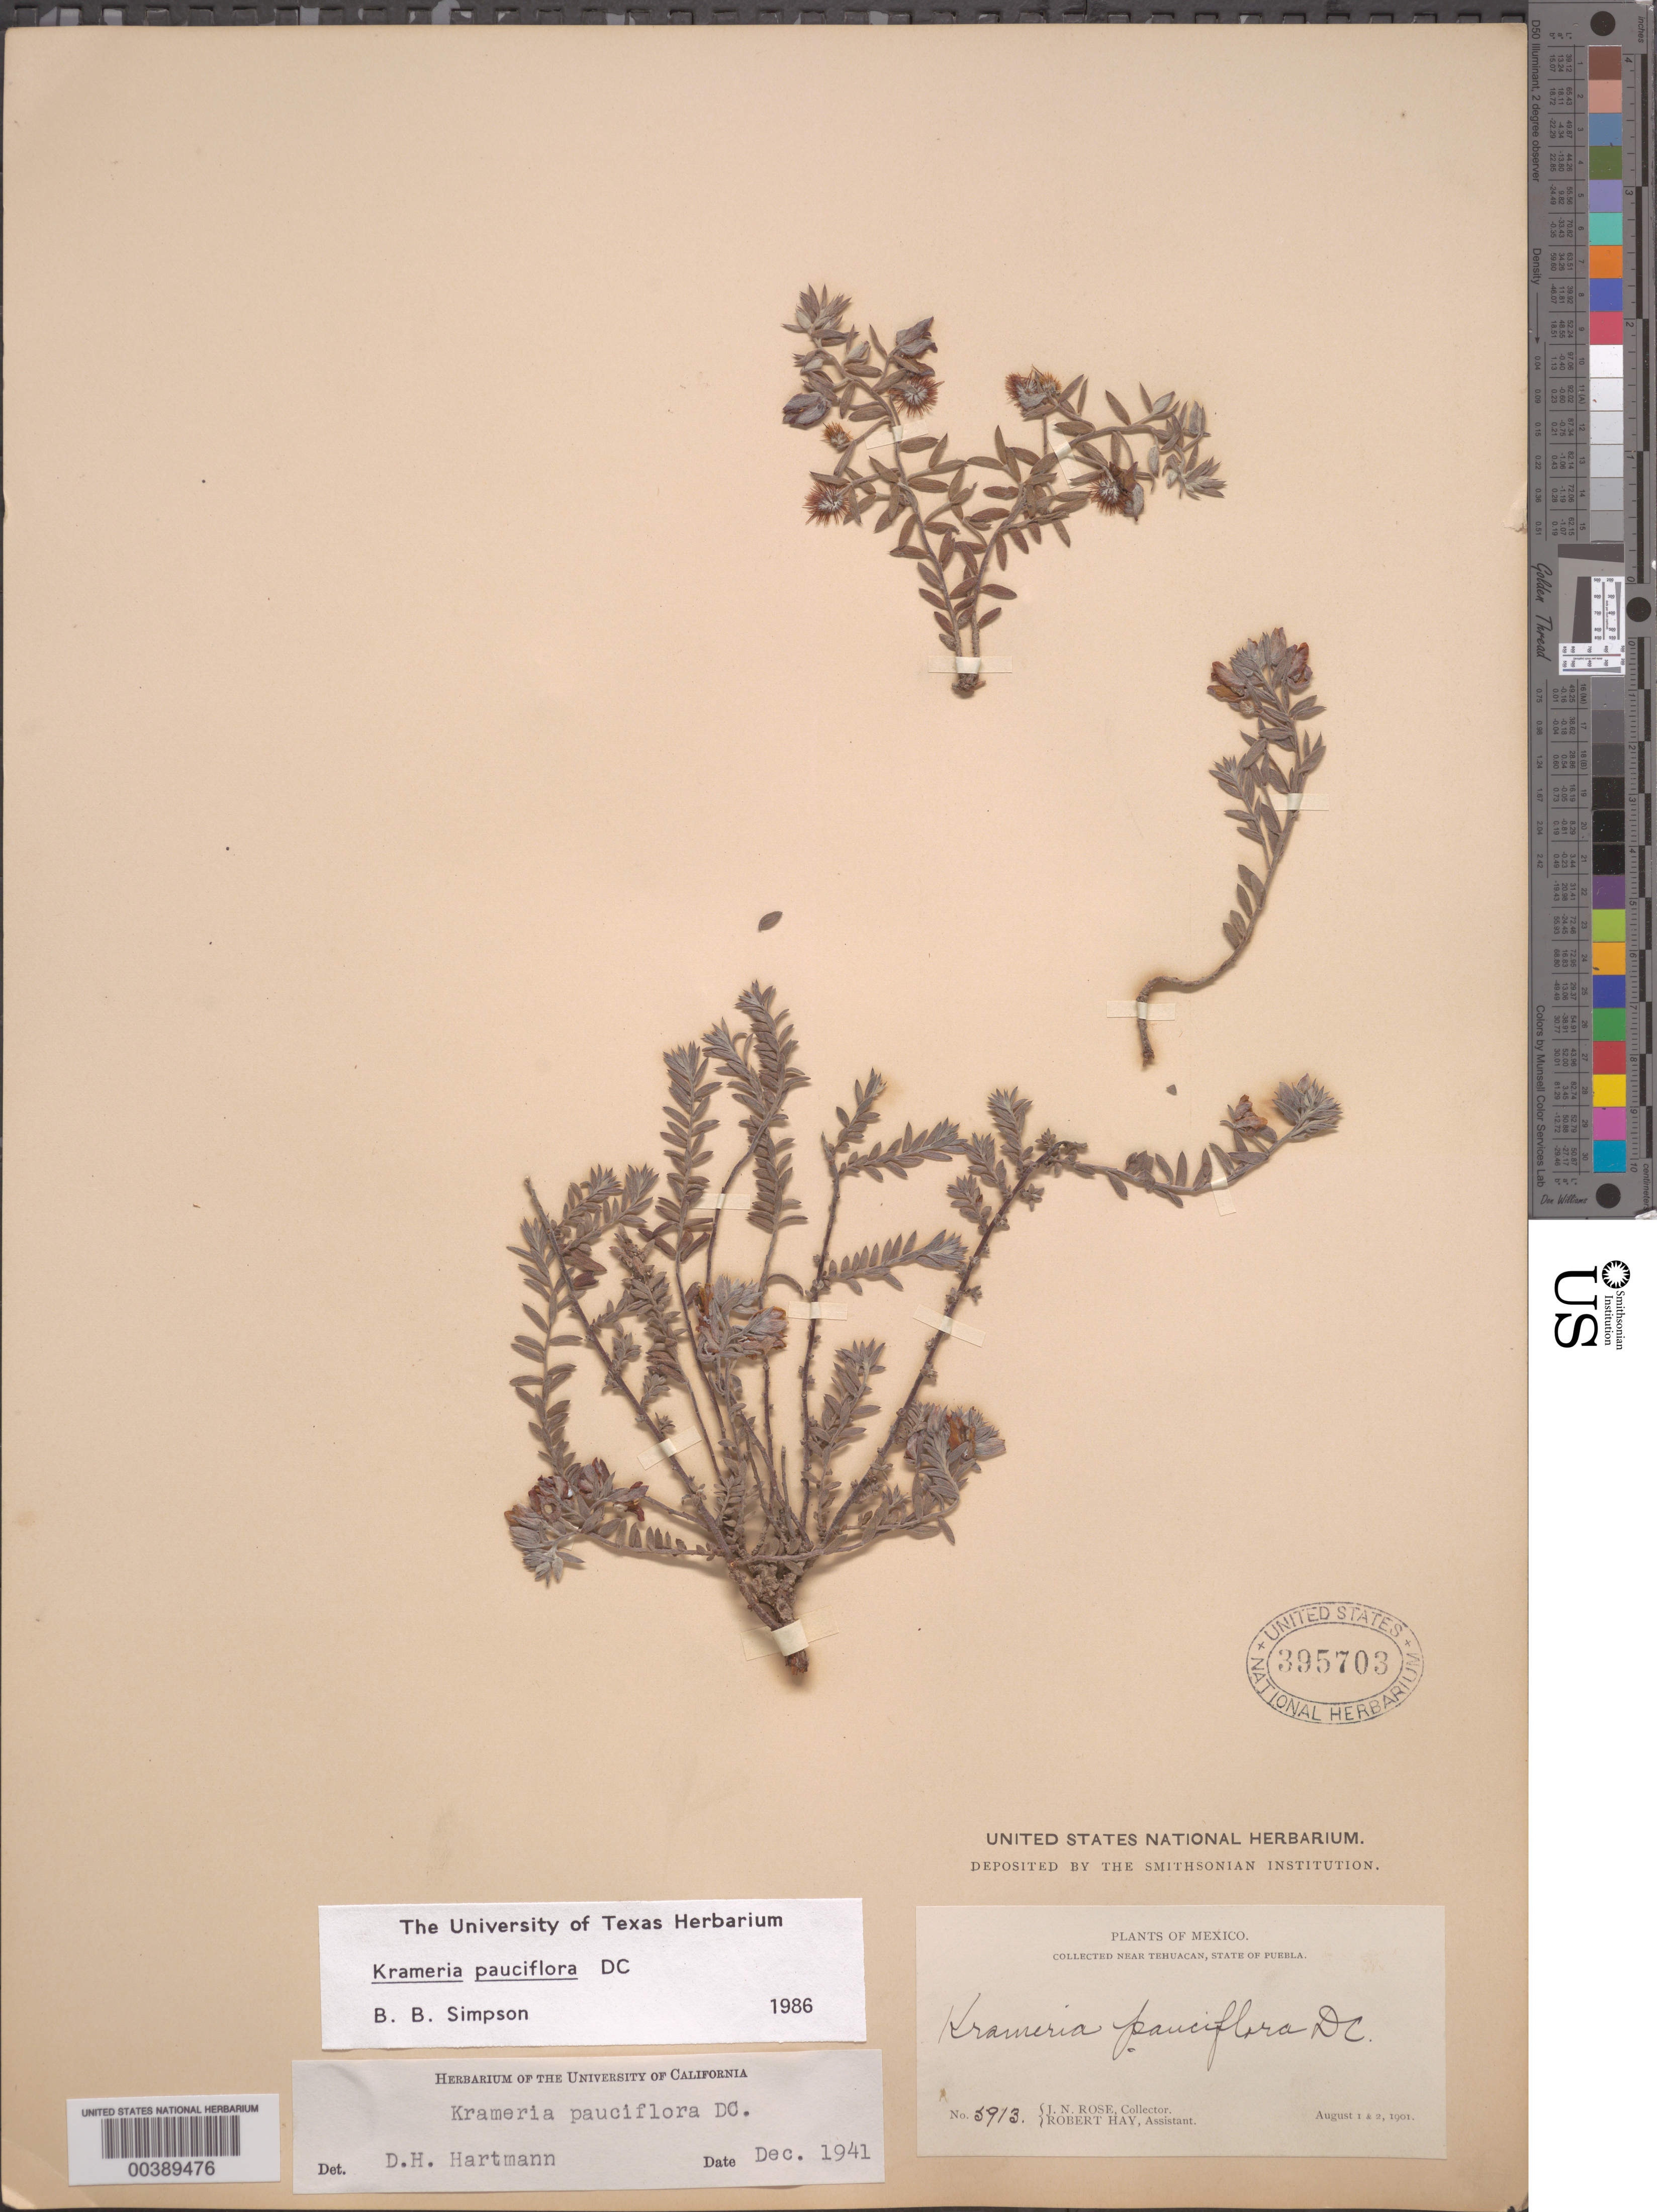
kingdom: Plantae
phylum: Tracheophyta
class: Magnoliopsida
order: Zygophyllales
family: Krameriaceae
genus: Krameria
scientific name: Krameria pauciflora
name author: DC.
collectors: J. N. Rose & R. H. Hay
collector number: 5913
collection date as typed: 01 Aug 1901 and 02 Aug 1901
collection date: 1901-08-01,1901-08-02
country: Mexico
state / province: Puebla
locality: Near Tehuacan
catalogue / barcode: US 395703